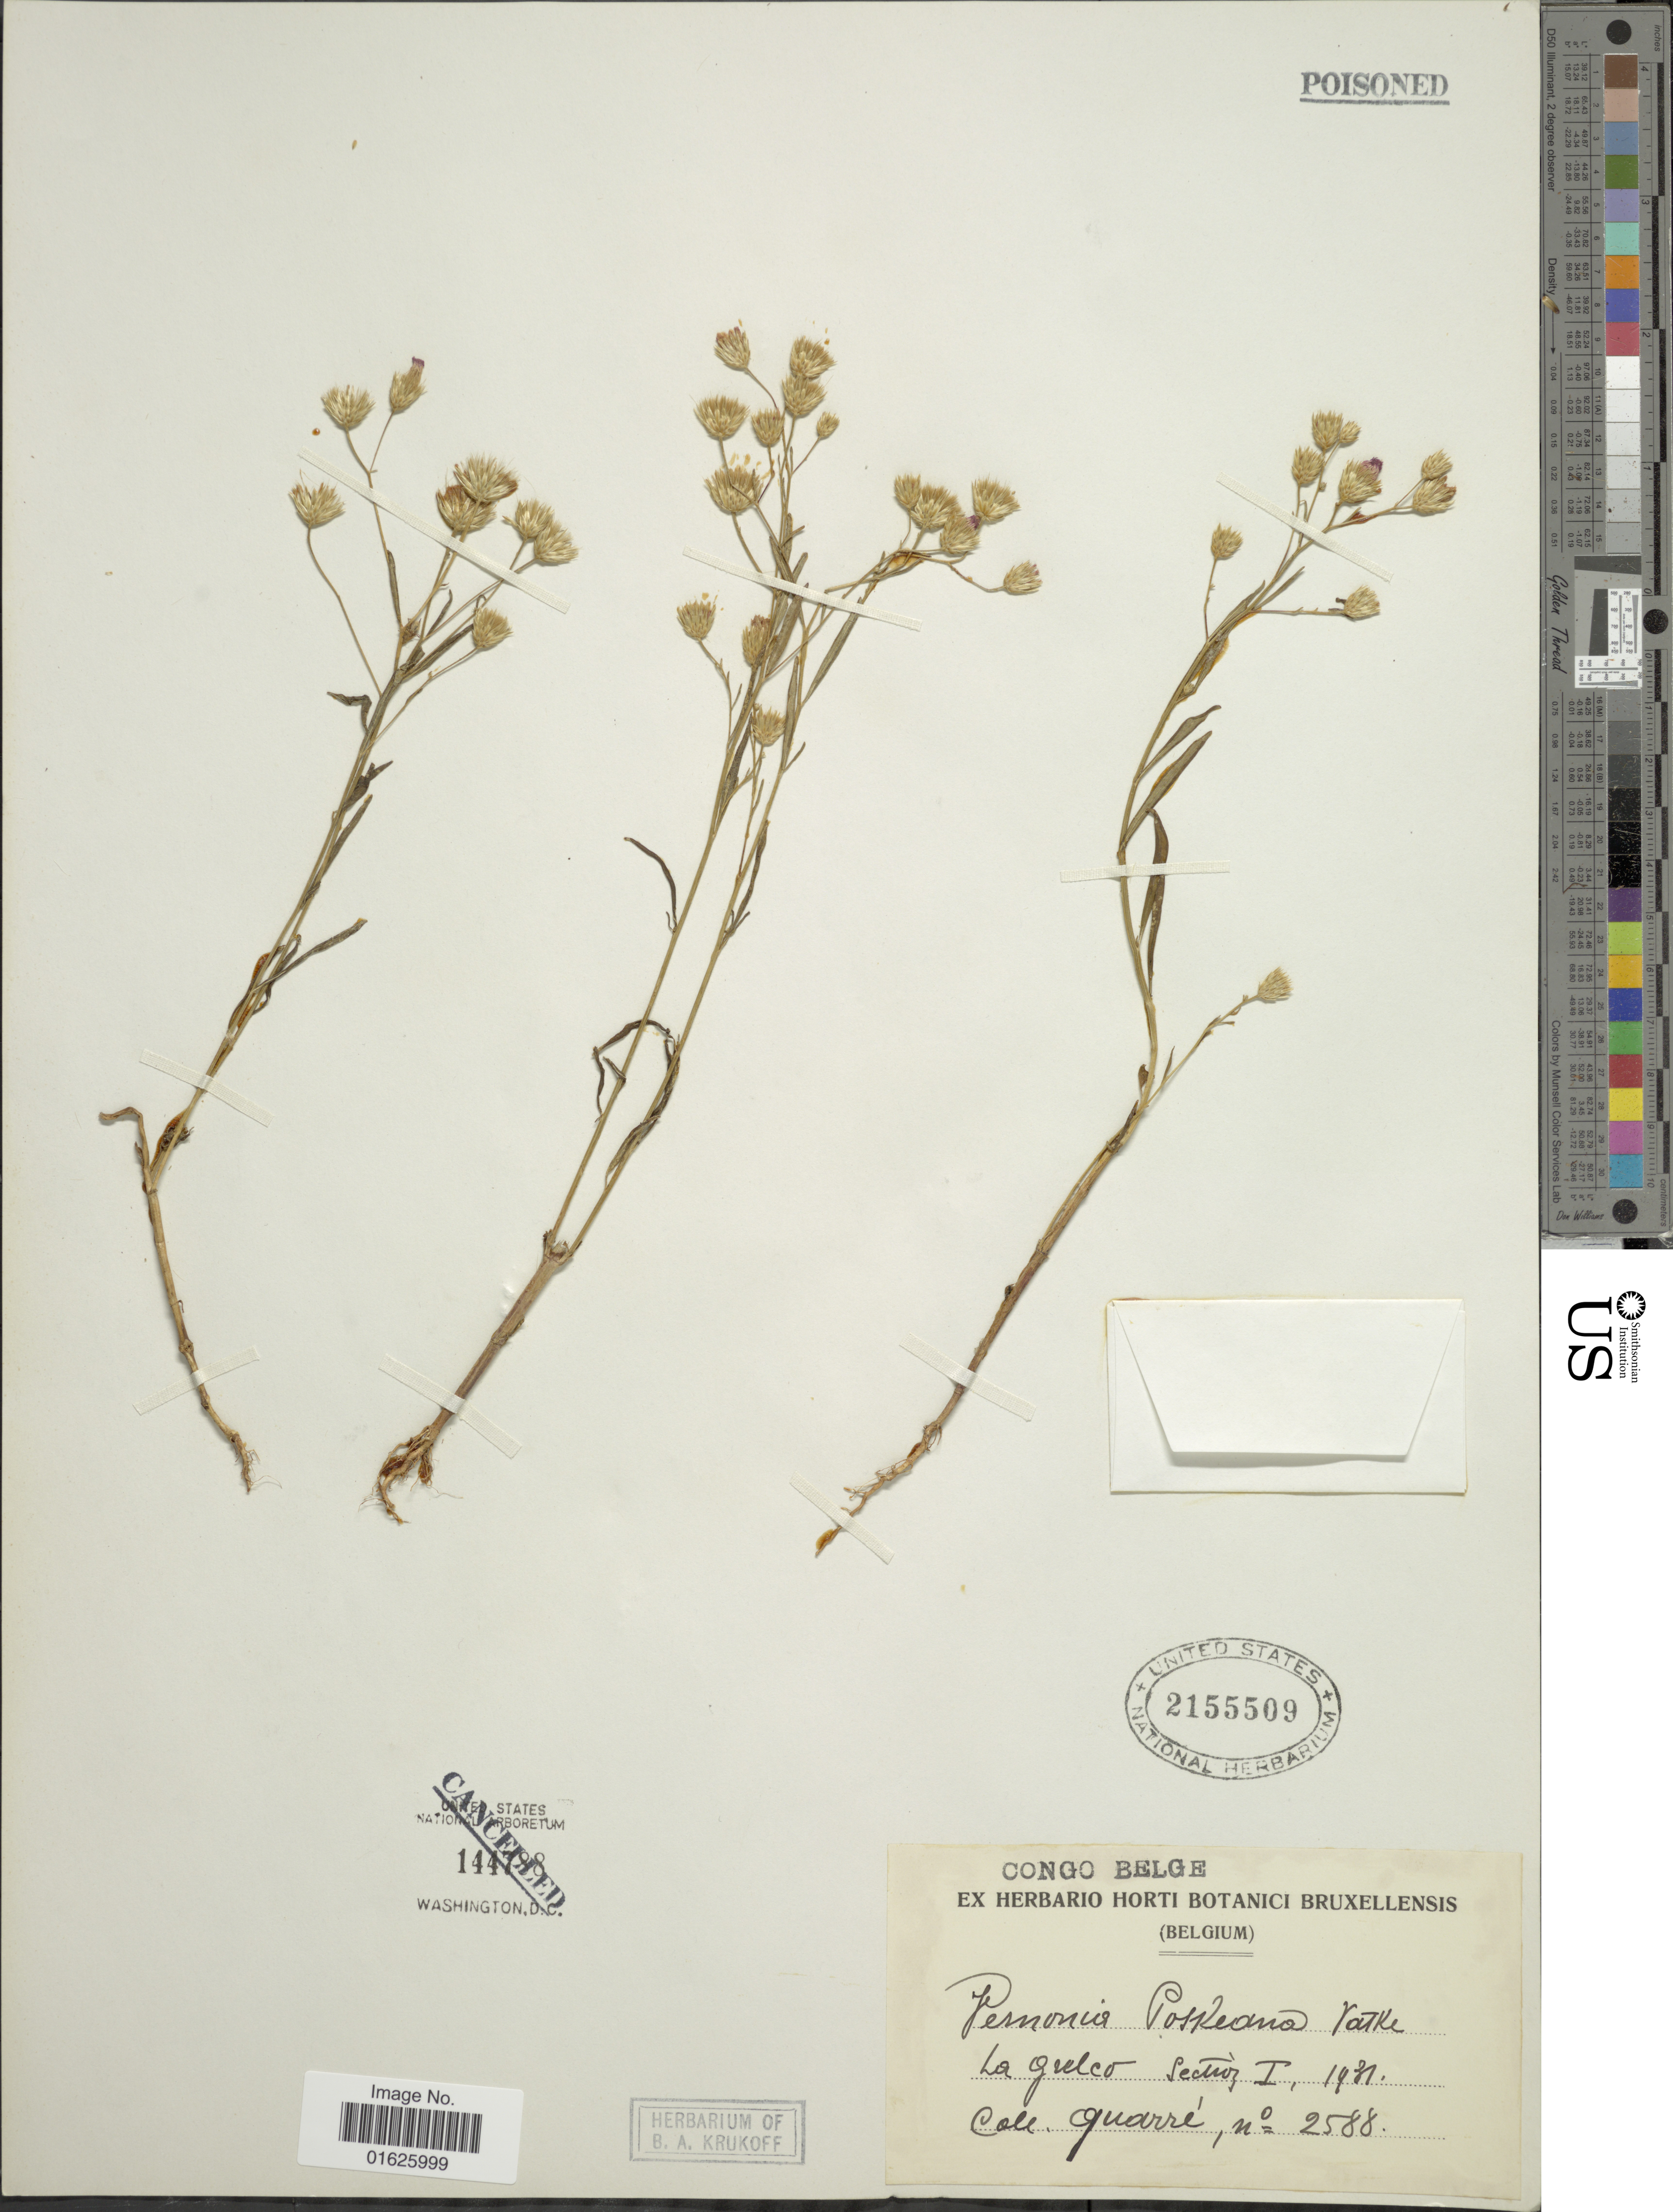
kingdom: Plantae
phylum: Tracheophyta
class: Magnoliopsida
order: Asterales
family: Asteraceae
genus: Polydora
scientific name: Polydora poskeana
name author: (Vatke & Hildebr.) H. Rob.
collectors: -. Quarre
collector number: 2588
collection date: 1931-01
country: Congo, Democratic Republic of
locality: Congo belge, la Gulco, Sect [illegible text]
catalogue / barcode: US 2155509